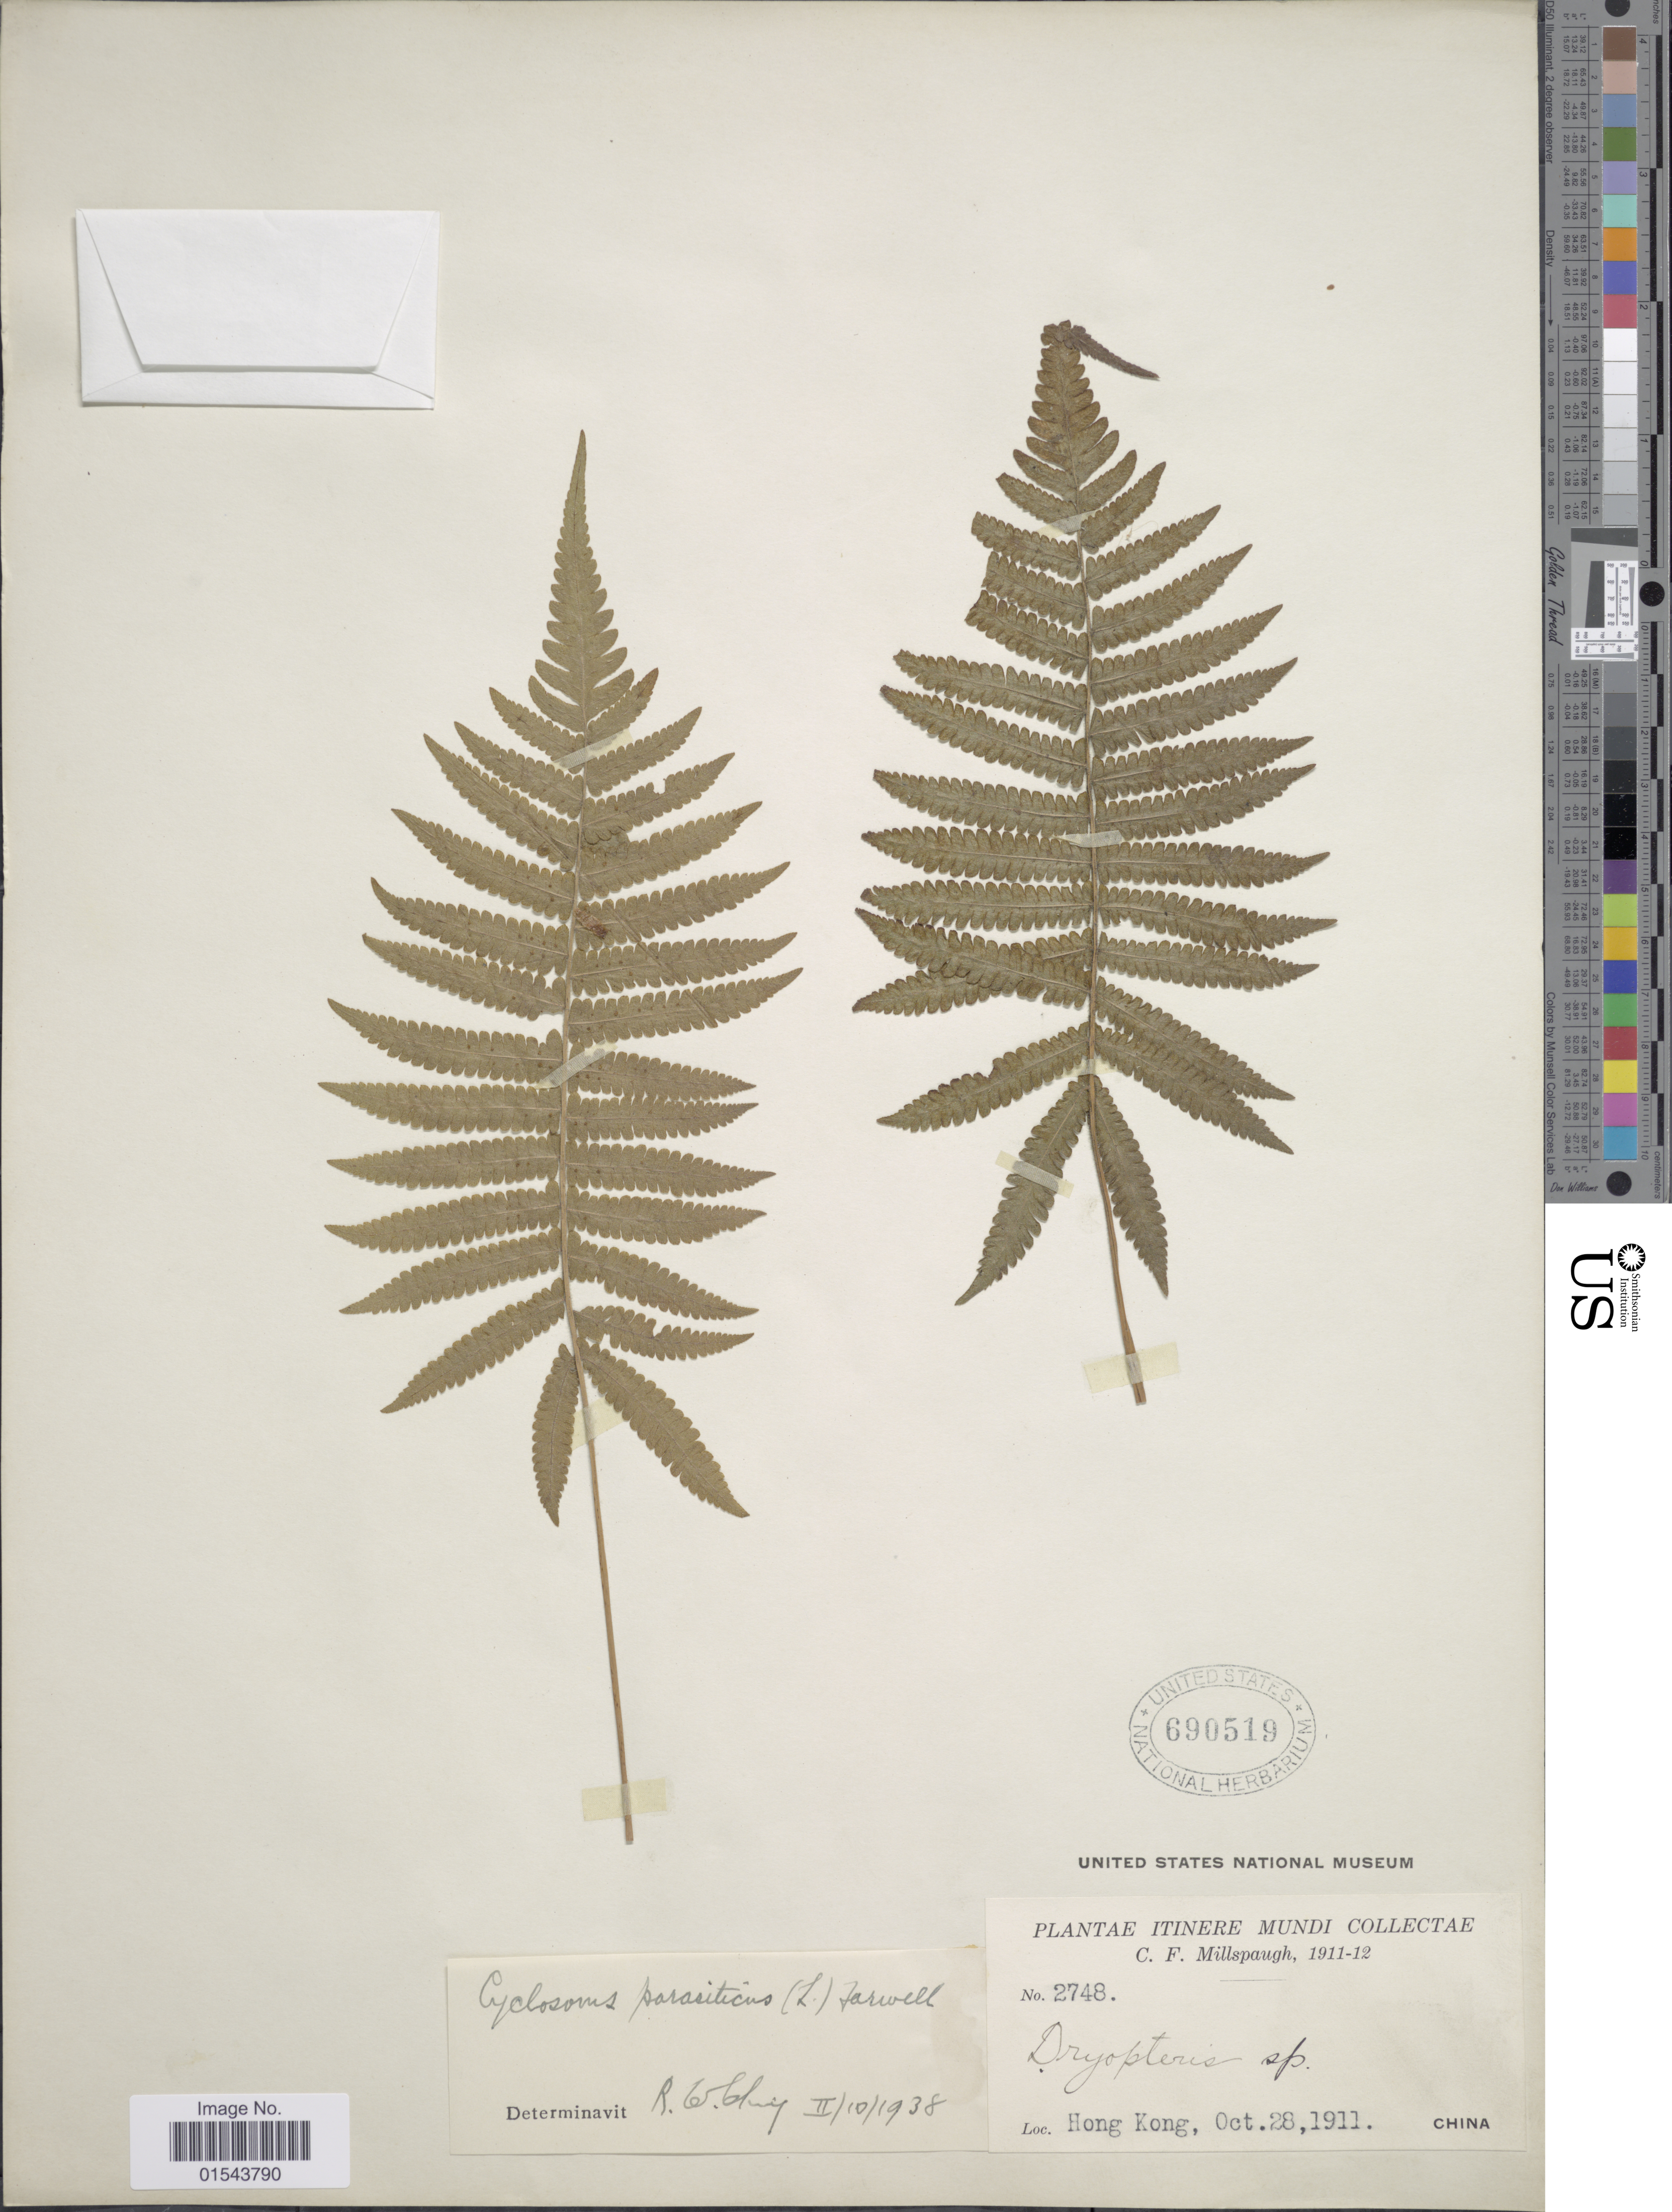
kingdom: Plantae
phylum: Tracheophyta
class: Polypodiopsida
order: Polypodiales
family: Thelypteridaceae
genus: Christella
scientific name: Christella parasitica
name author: (L.) H. Lév.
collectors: C. F. Millspaugh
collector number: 2747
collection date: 1911-10-28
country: China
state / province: Hong Kong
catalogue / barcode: US 690519